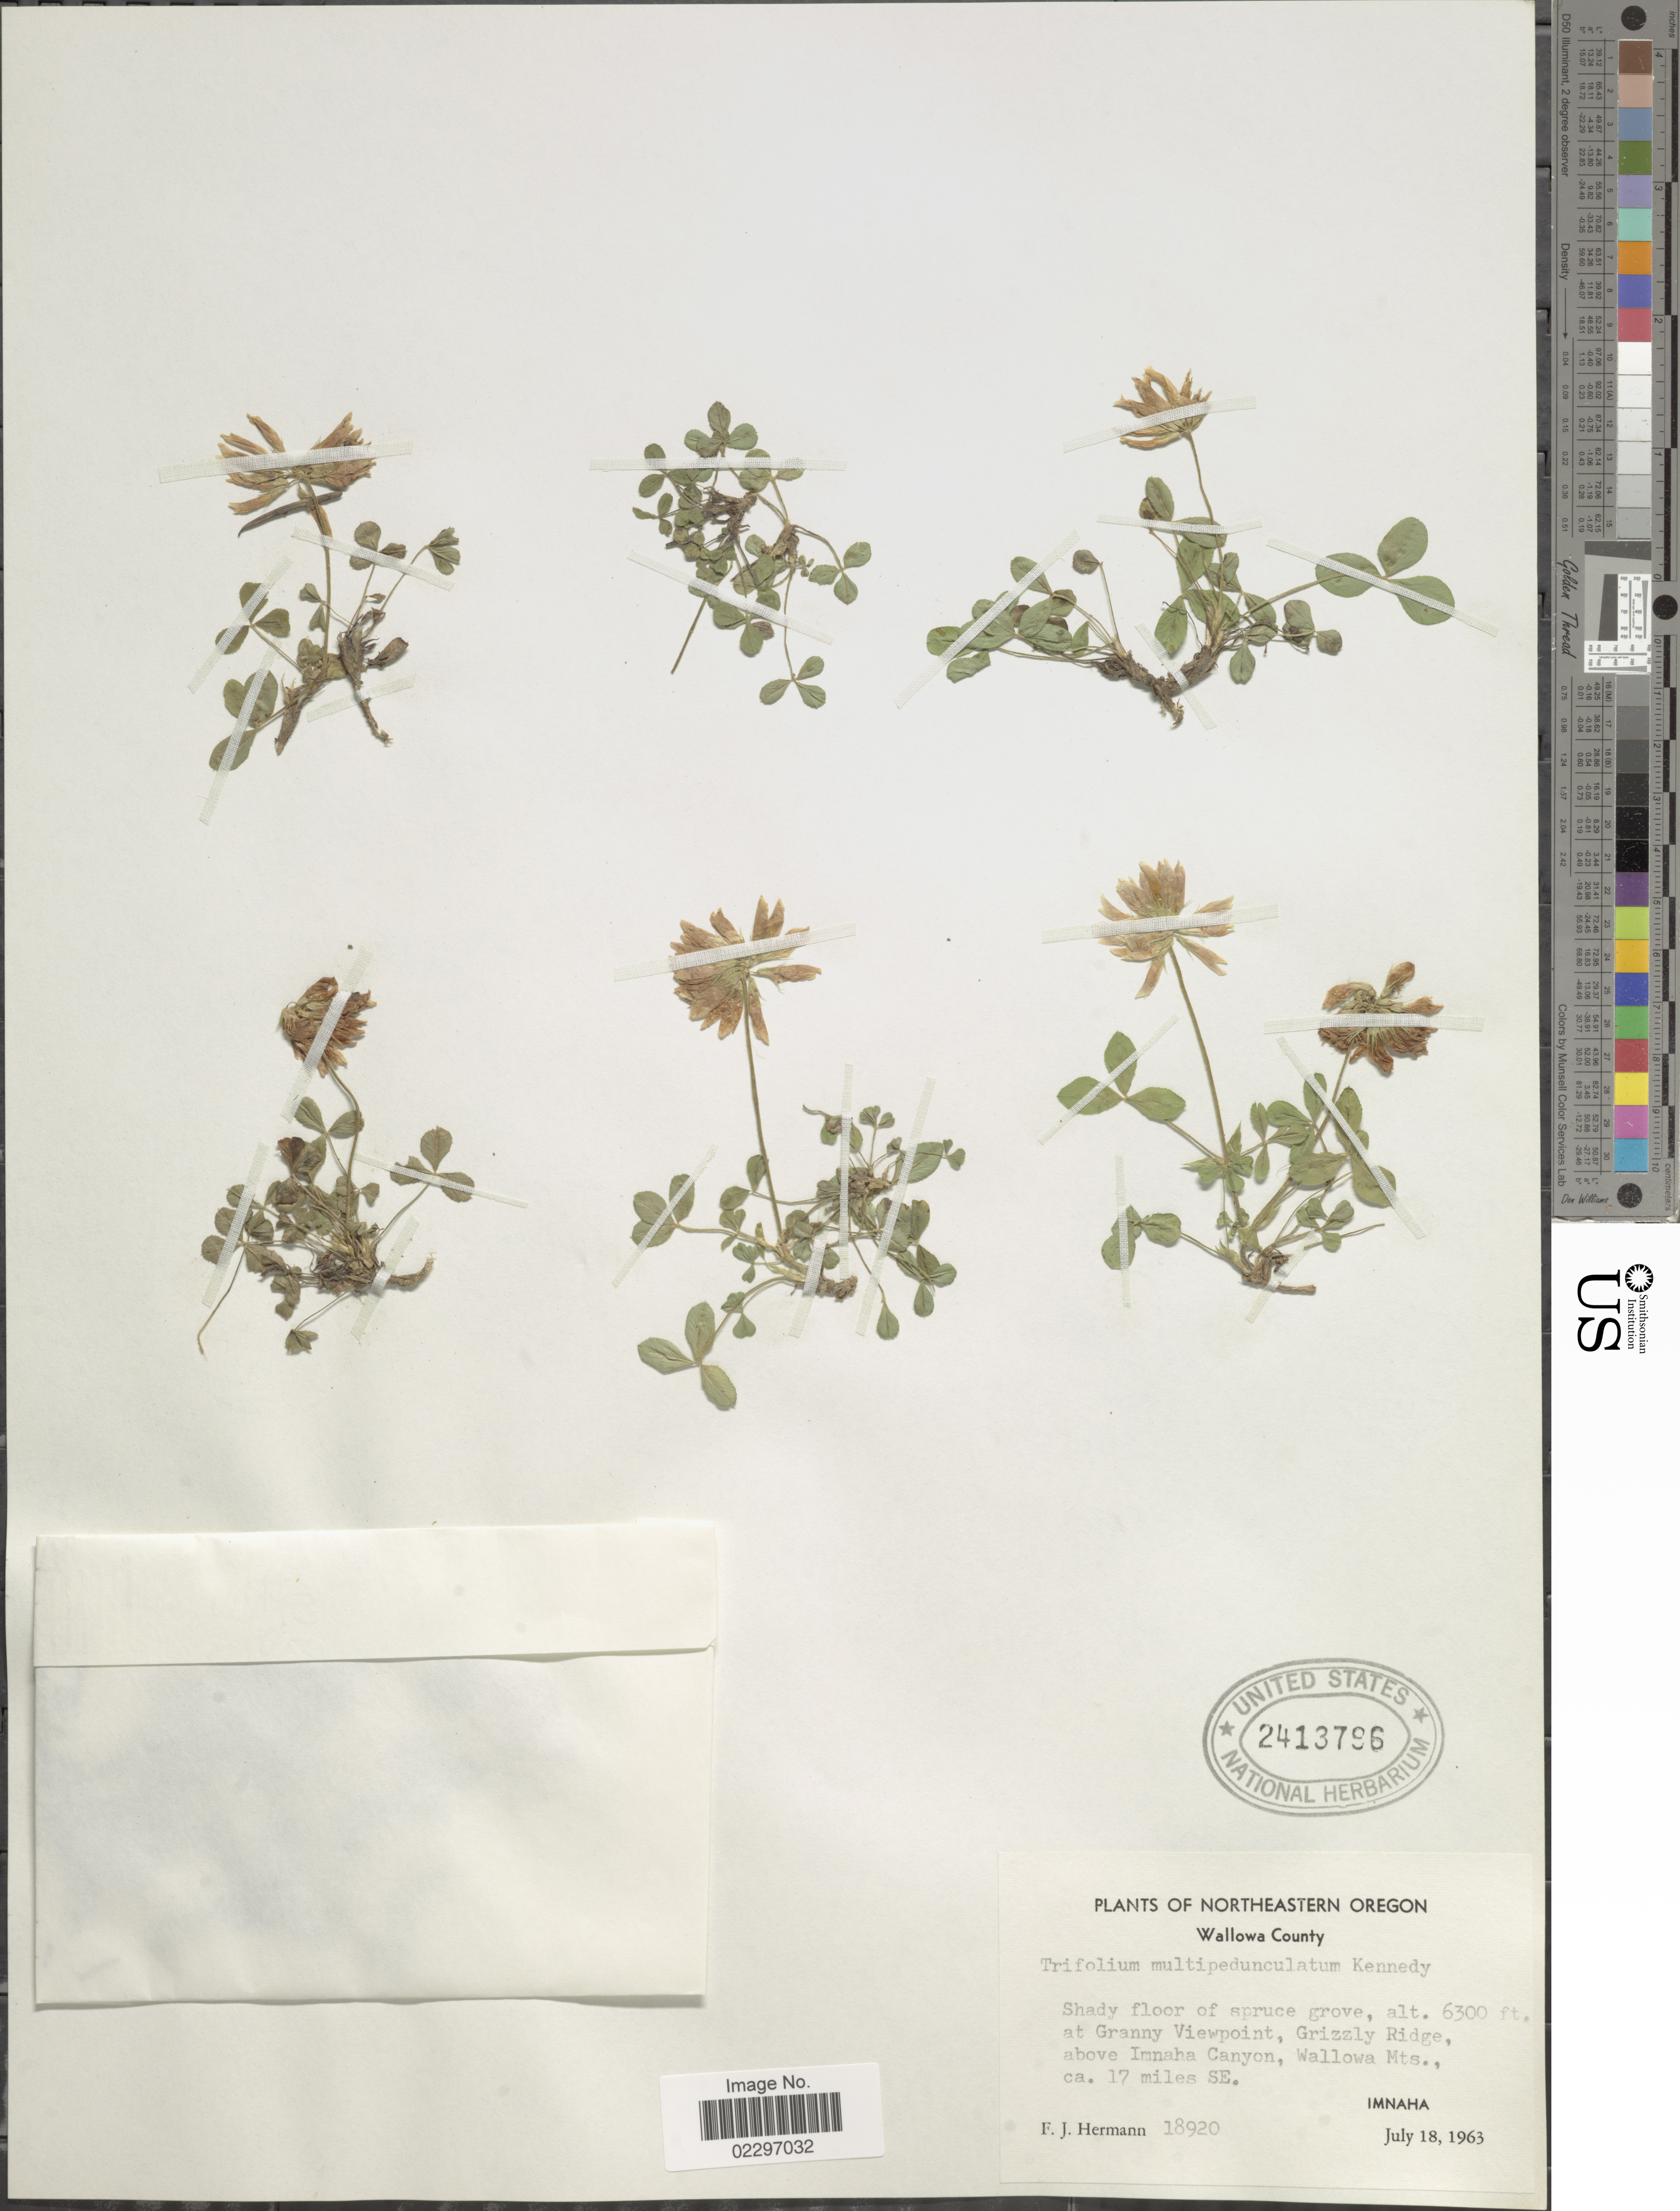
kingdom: Plantae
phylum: Tracheophyta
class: Magnoliopsida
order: Fabales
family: Fabaceae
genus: Trifolium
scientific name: Trifolium longipes subsp. multipedunculatum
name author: (P.B. Kenn.) J.M. Gillett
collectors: F. J. Hermann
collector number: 18920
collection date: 1963-07-18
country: United States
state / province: Oregon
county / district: Wallowa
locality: Northeastern Oregon. Wallowa County. At Granny Viewpoint, Grizzly Ridge, above Imnaha Canyon, Wallowa Mts., ca. 17 miles SE. Imnaha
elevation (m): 1920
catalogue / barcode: US 2413796